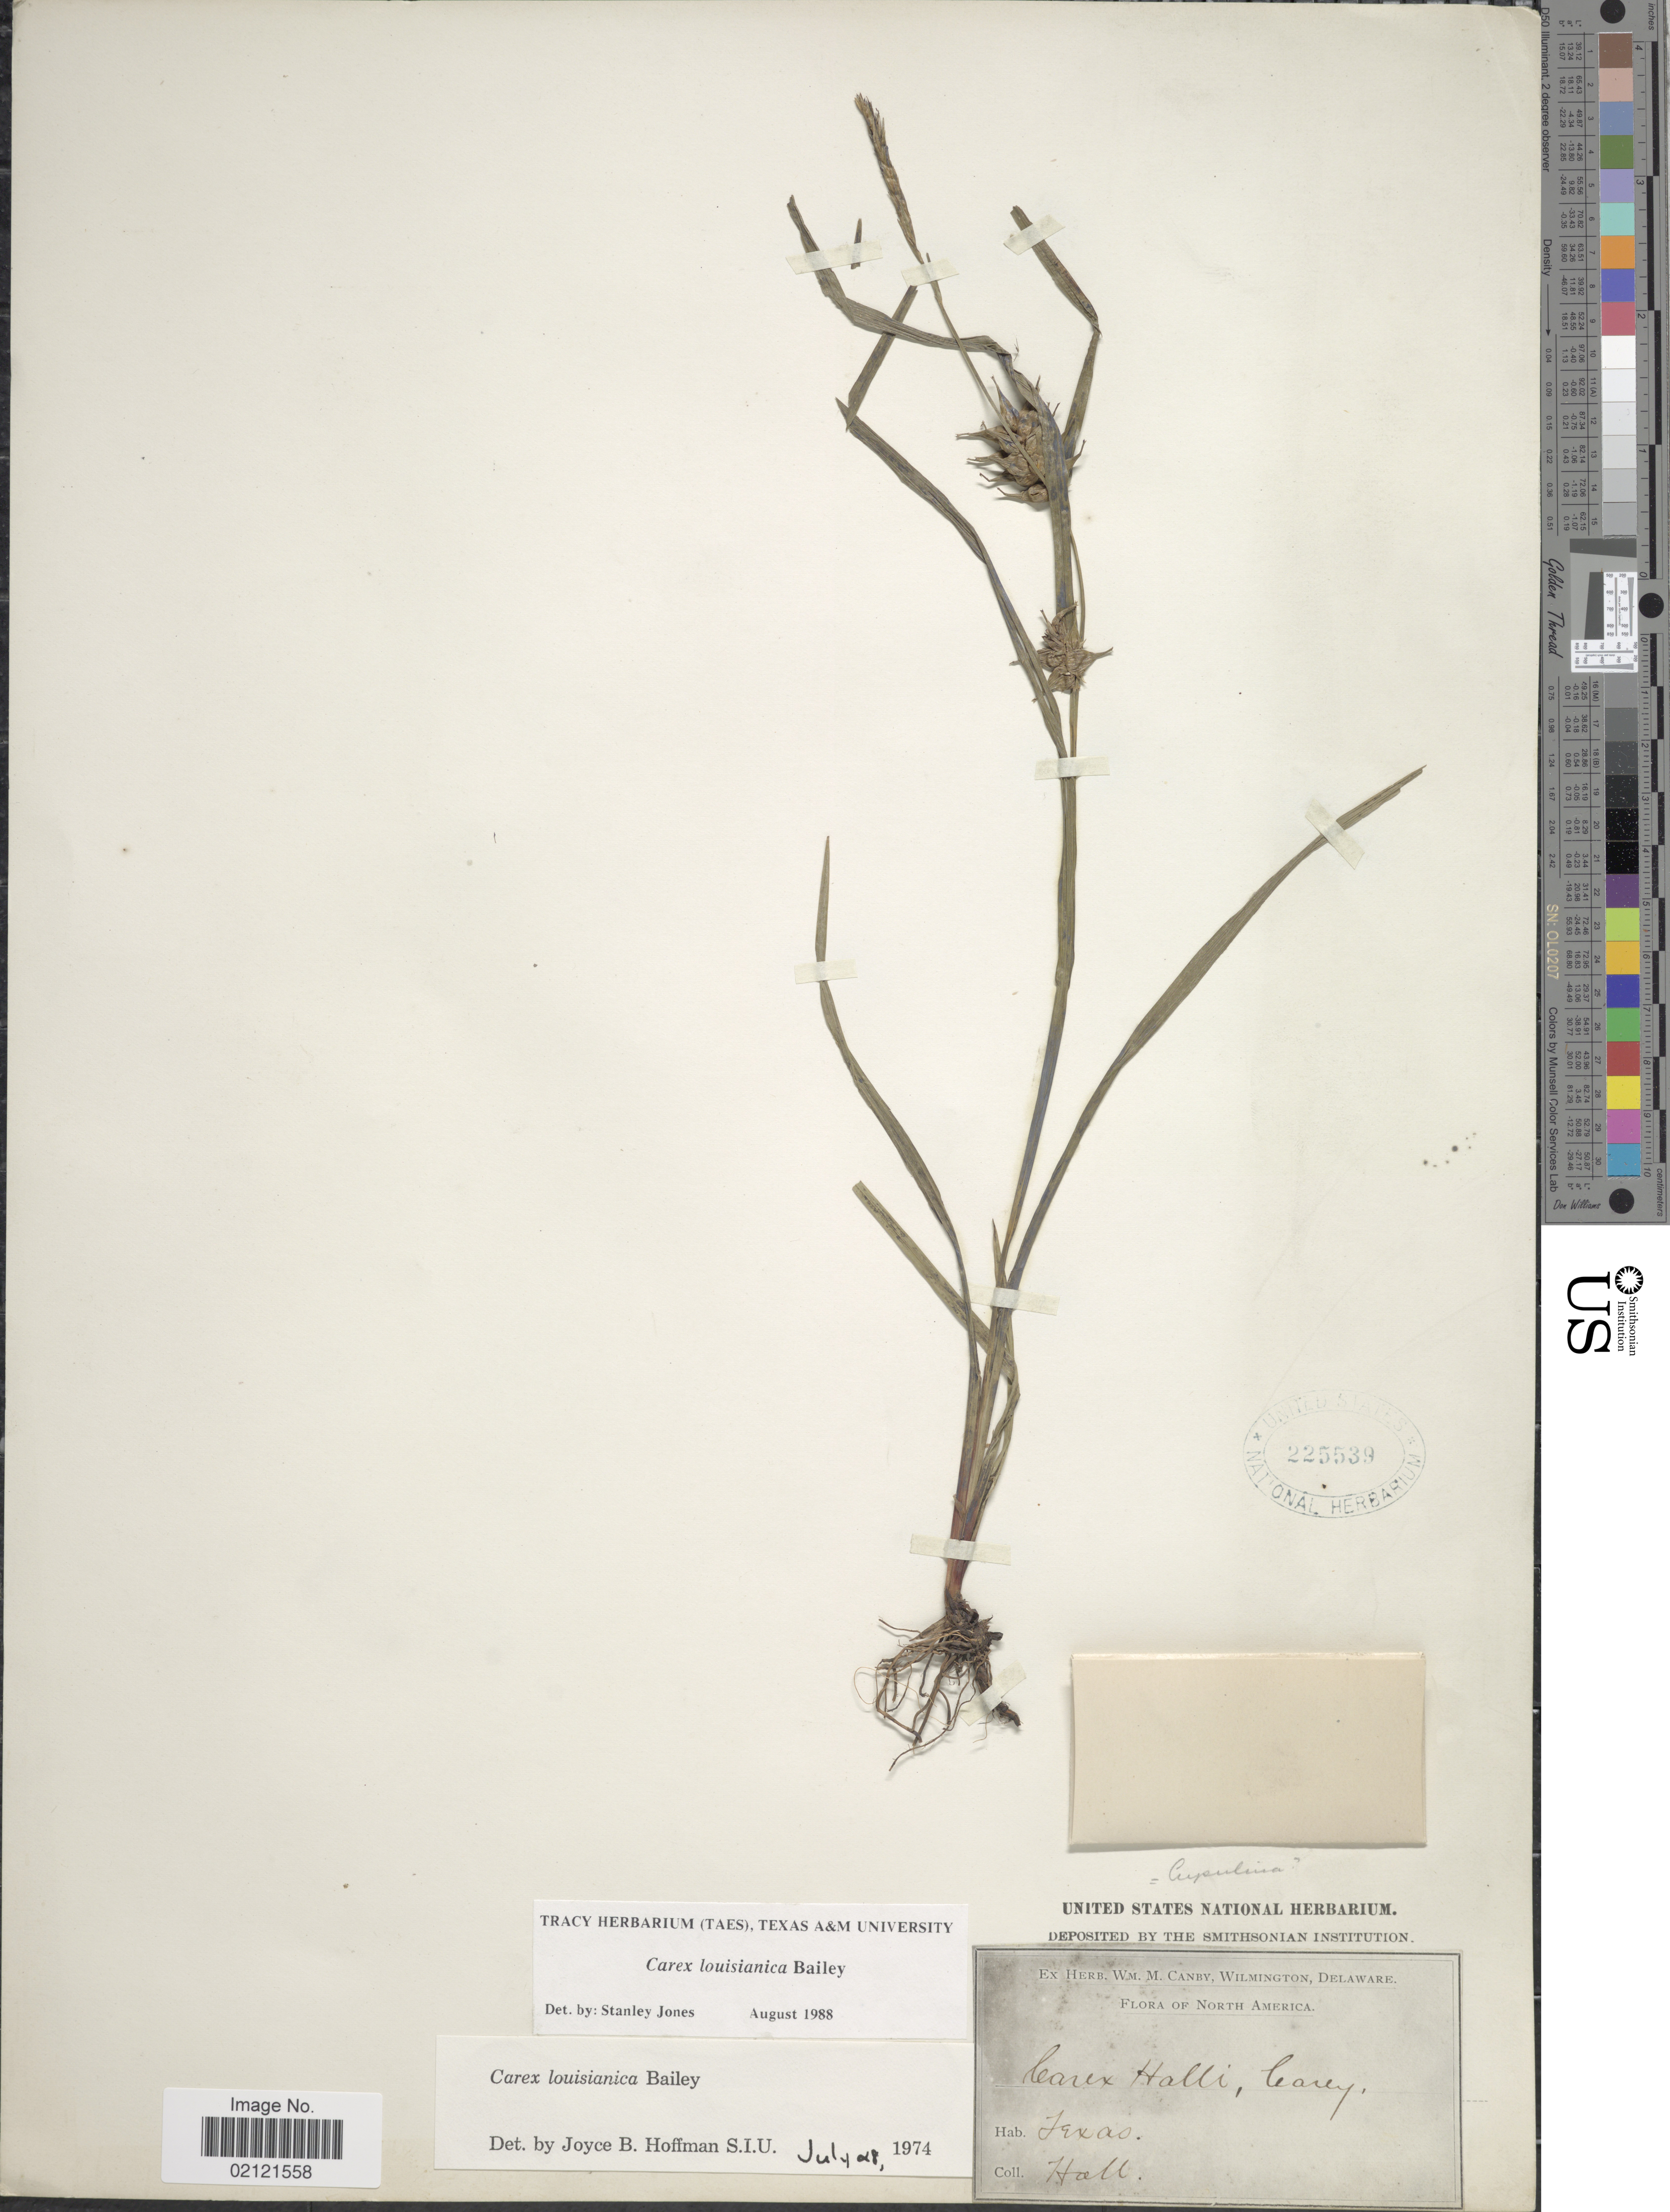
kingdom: Plantae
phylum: Tracheophyta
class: Liliopsida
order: Poales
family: Cyperaceae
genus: Carex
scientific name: Carex louisianica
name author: L.H. Bailey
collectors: -- Hall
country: United States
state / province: Texas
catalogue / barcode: US 225539